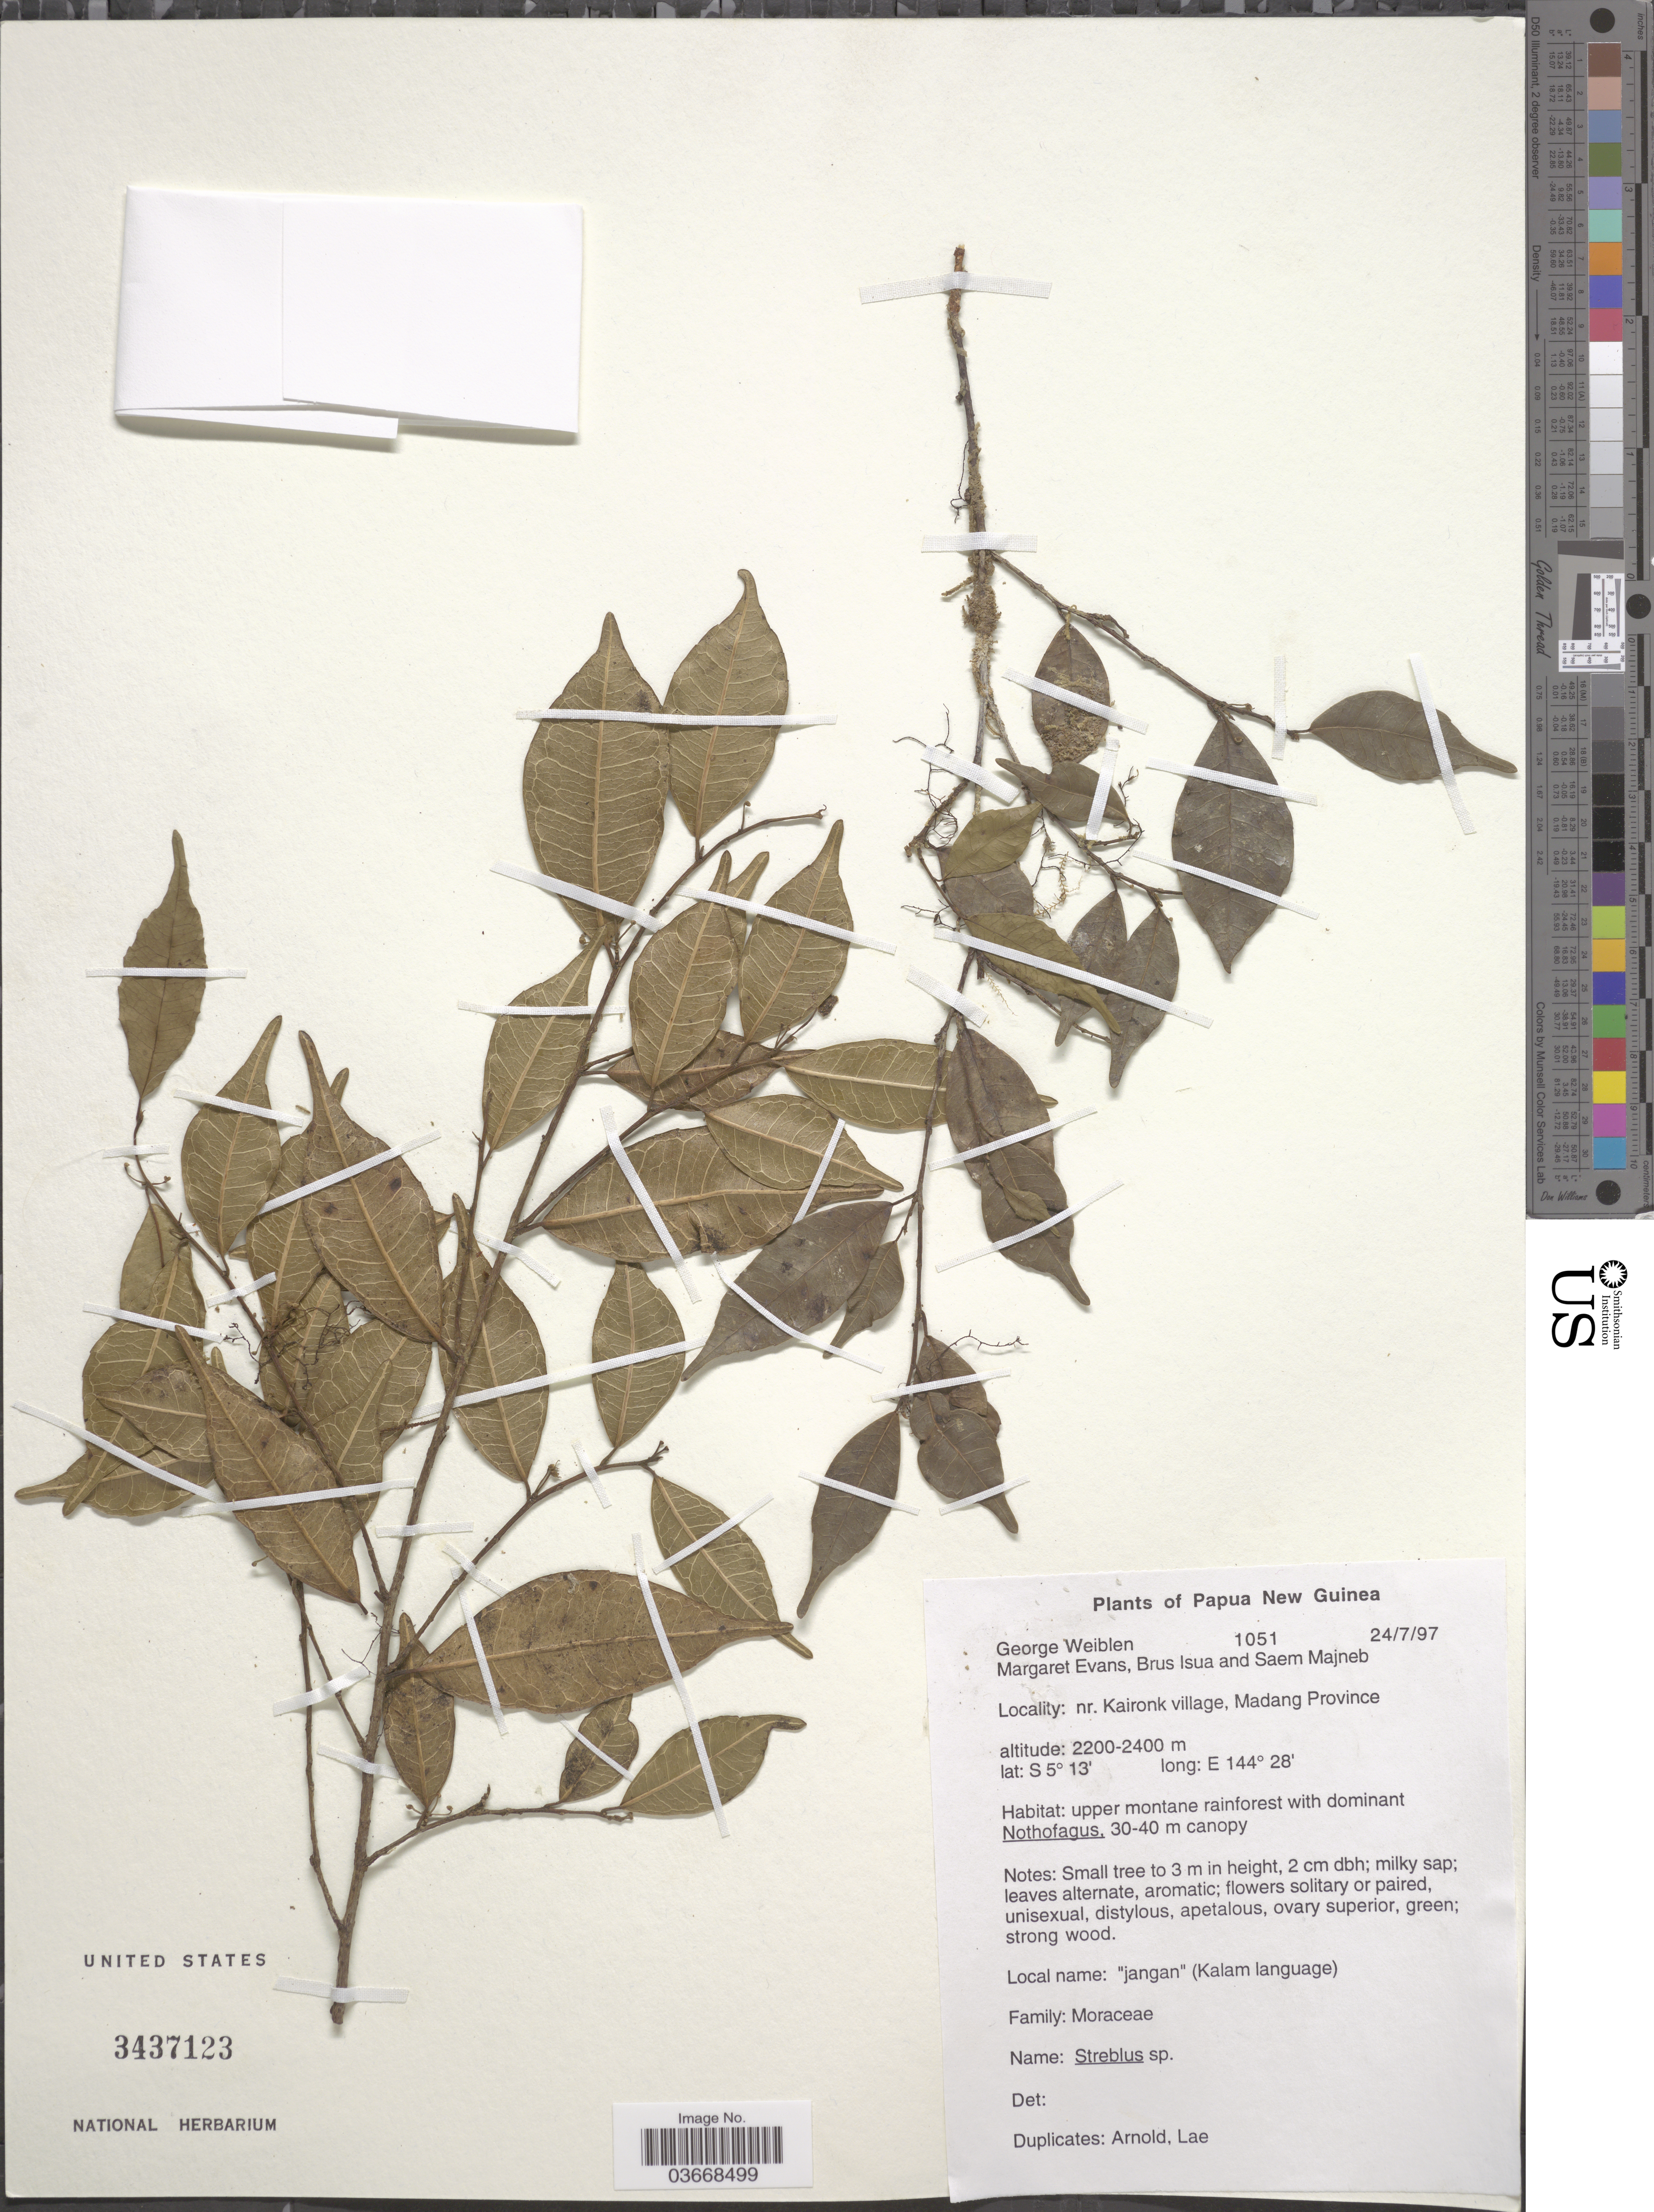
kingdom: Plantae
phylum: Tracheophyta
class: Magnoliopsida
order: Rosales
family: Moraceae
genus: Paratrophis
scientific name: Paratrophis glabra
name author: (Merr.) Steenis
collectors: G. D. Weiblen, M. Evans, B. Isua & S. Majneb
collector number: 1051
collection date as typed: Transcribed d/m/y: 24/7/97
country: Papua New Guinea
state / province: Madang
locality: Nr. Kaironk village.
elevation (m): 2200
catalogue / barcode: US 3437123